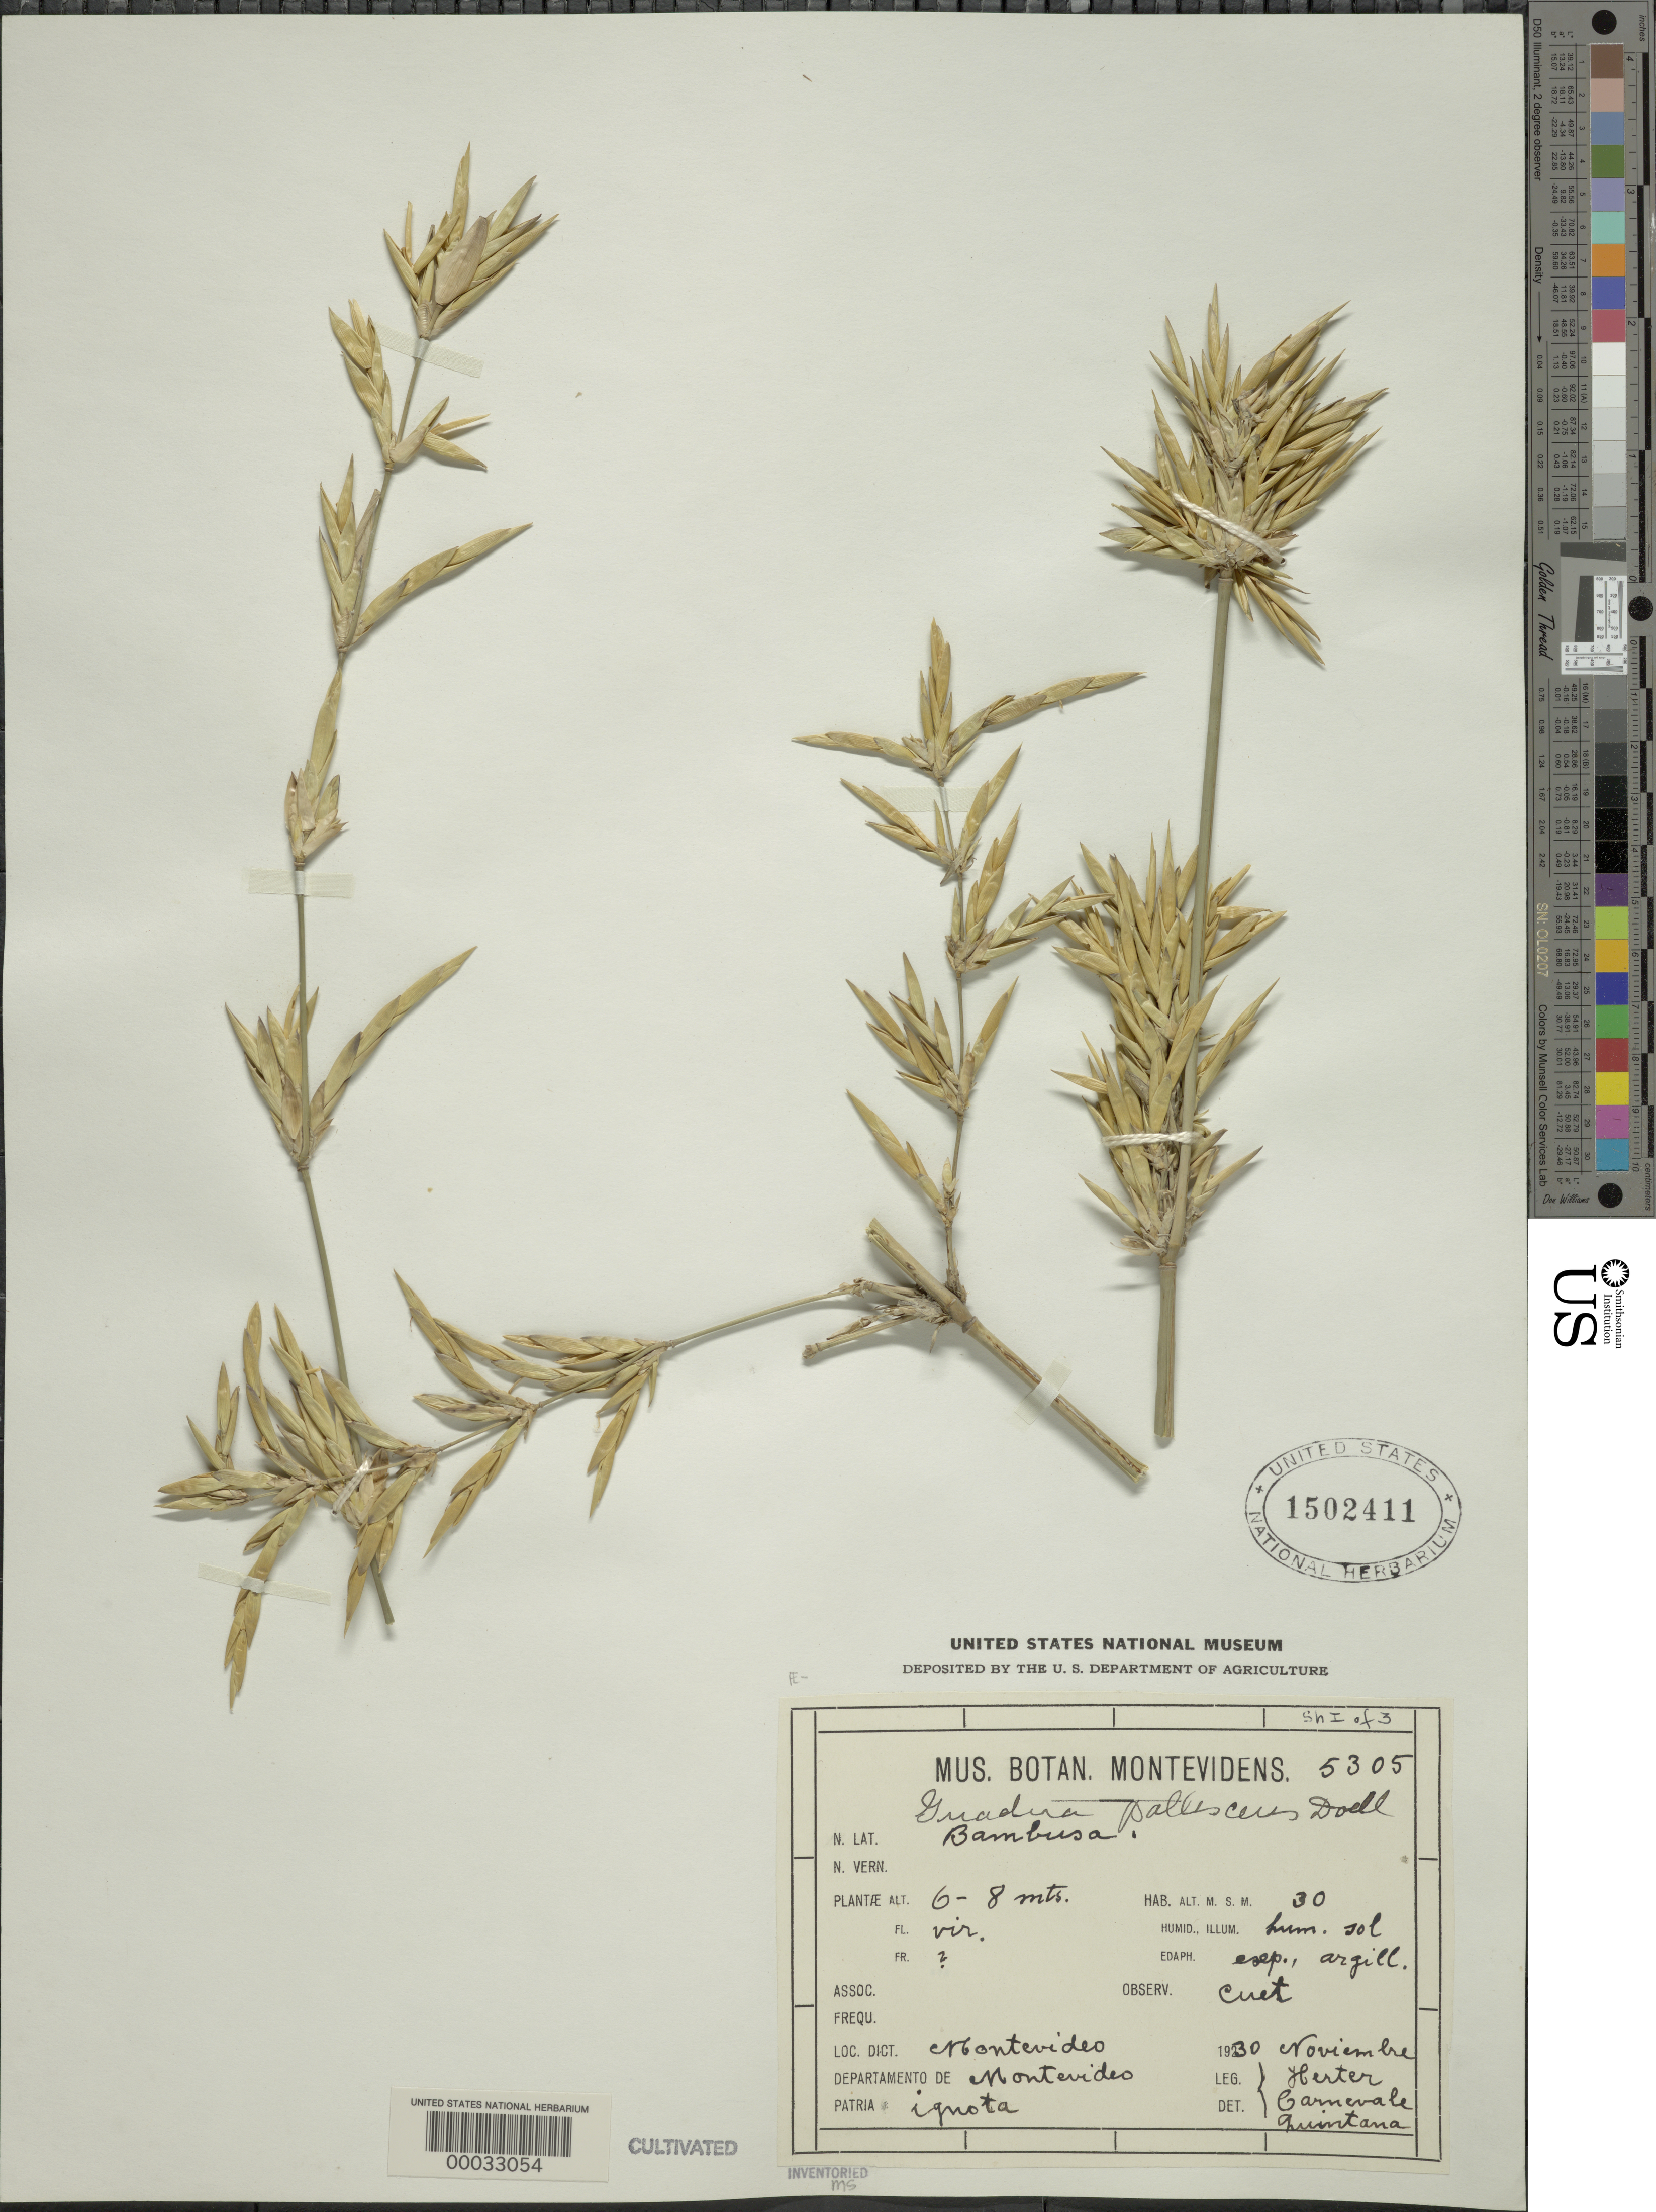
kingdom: Plantae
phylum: Tracheophyta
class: Liliopsida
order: Poales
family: Poaceae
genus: Bambusa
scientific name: Bambusa tuldoides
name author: Munro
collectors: W. G. Herter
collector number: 5305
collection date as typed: Nov 1930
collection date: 1930-11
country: Uruguay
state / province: Montevideo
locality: Ignota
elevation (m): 30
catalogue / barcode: US 1502411